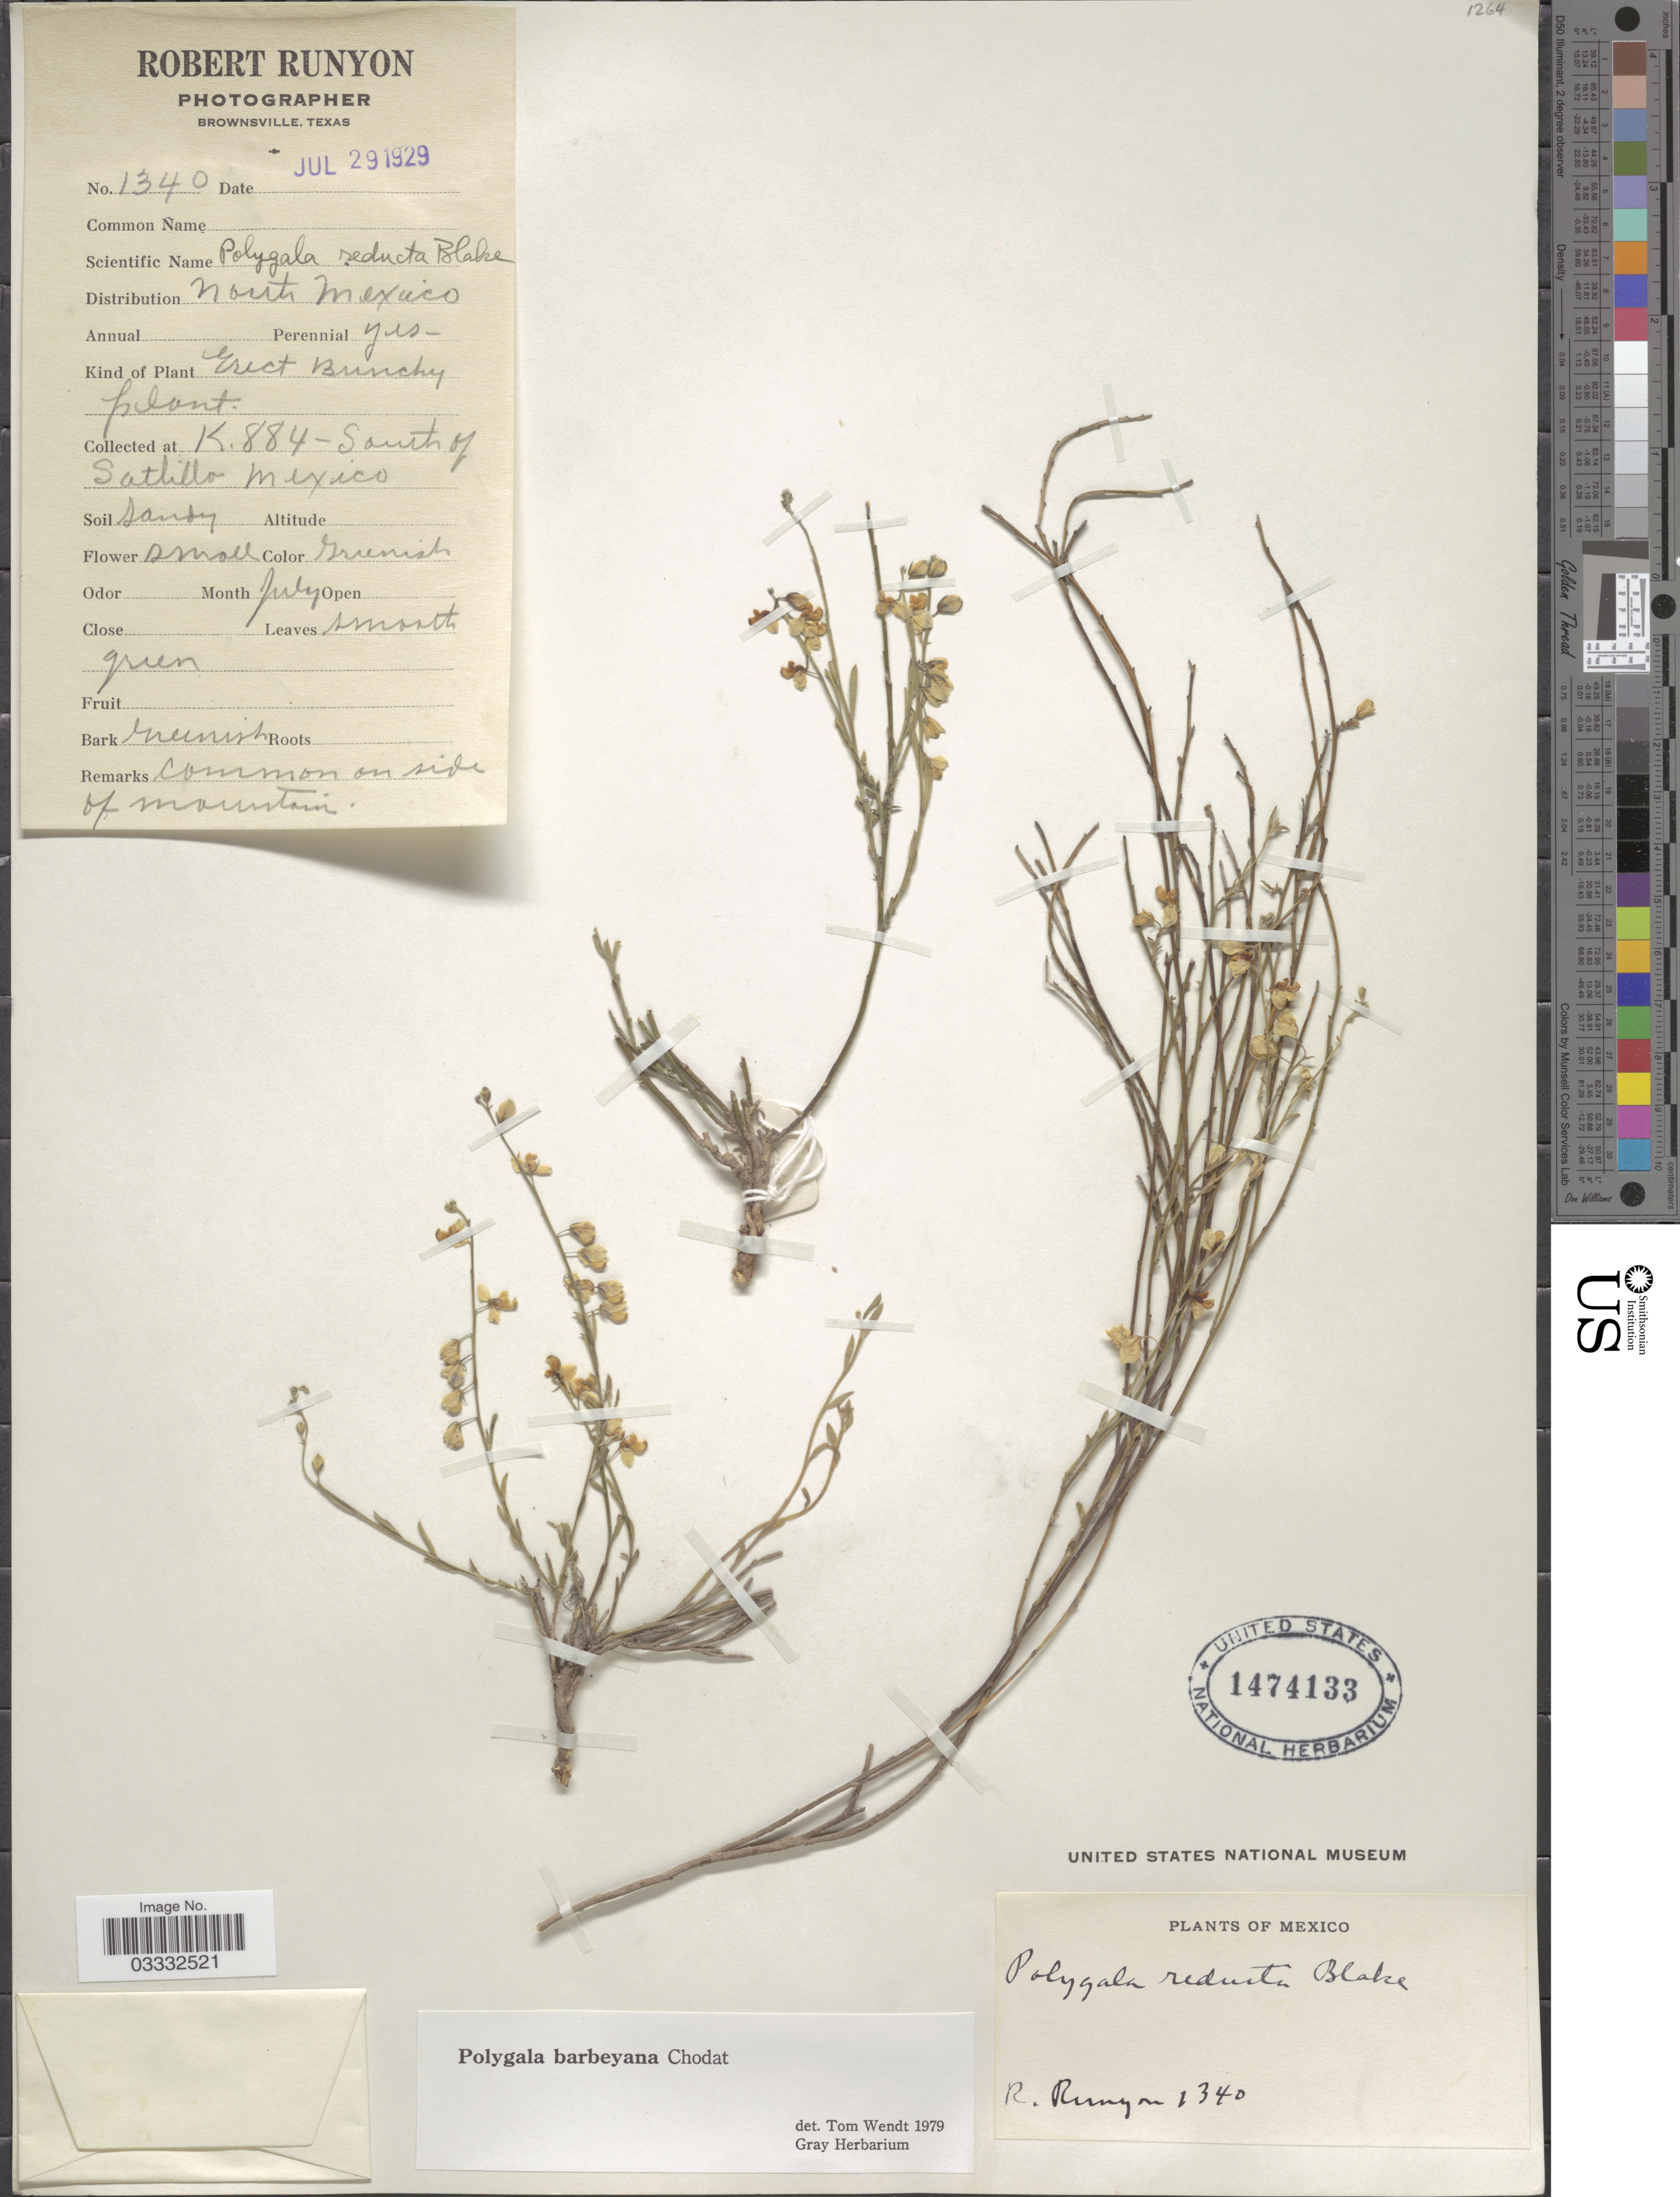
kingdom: Plantae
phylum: Tracheophyta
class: Magnoliopsida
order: Fabales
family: Polygalaceae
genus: Hebecarpa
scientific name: Hebecarpa barbeyana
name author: (Chodat) J.R. Abbott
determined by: Strong, Mark T., (BOT), Smithsonian Institution - National Museum of Natural History (UNITED STATES)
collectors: R. Runyon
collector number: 1340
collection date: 1929-07-29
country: Mexico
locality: K.884 - South of Saltillo.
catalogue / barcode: US 1474133